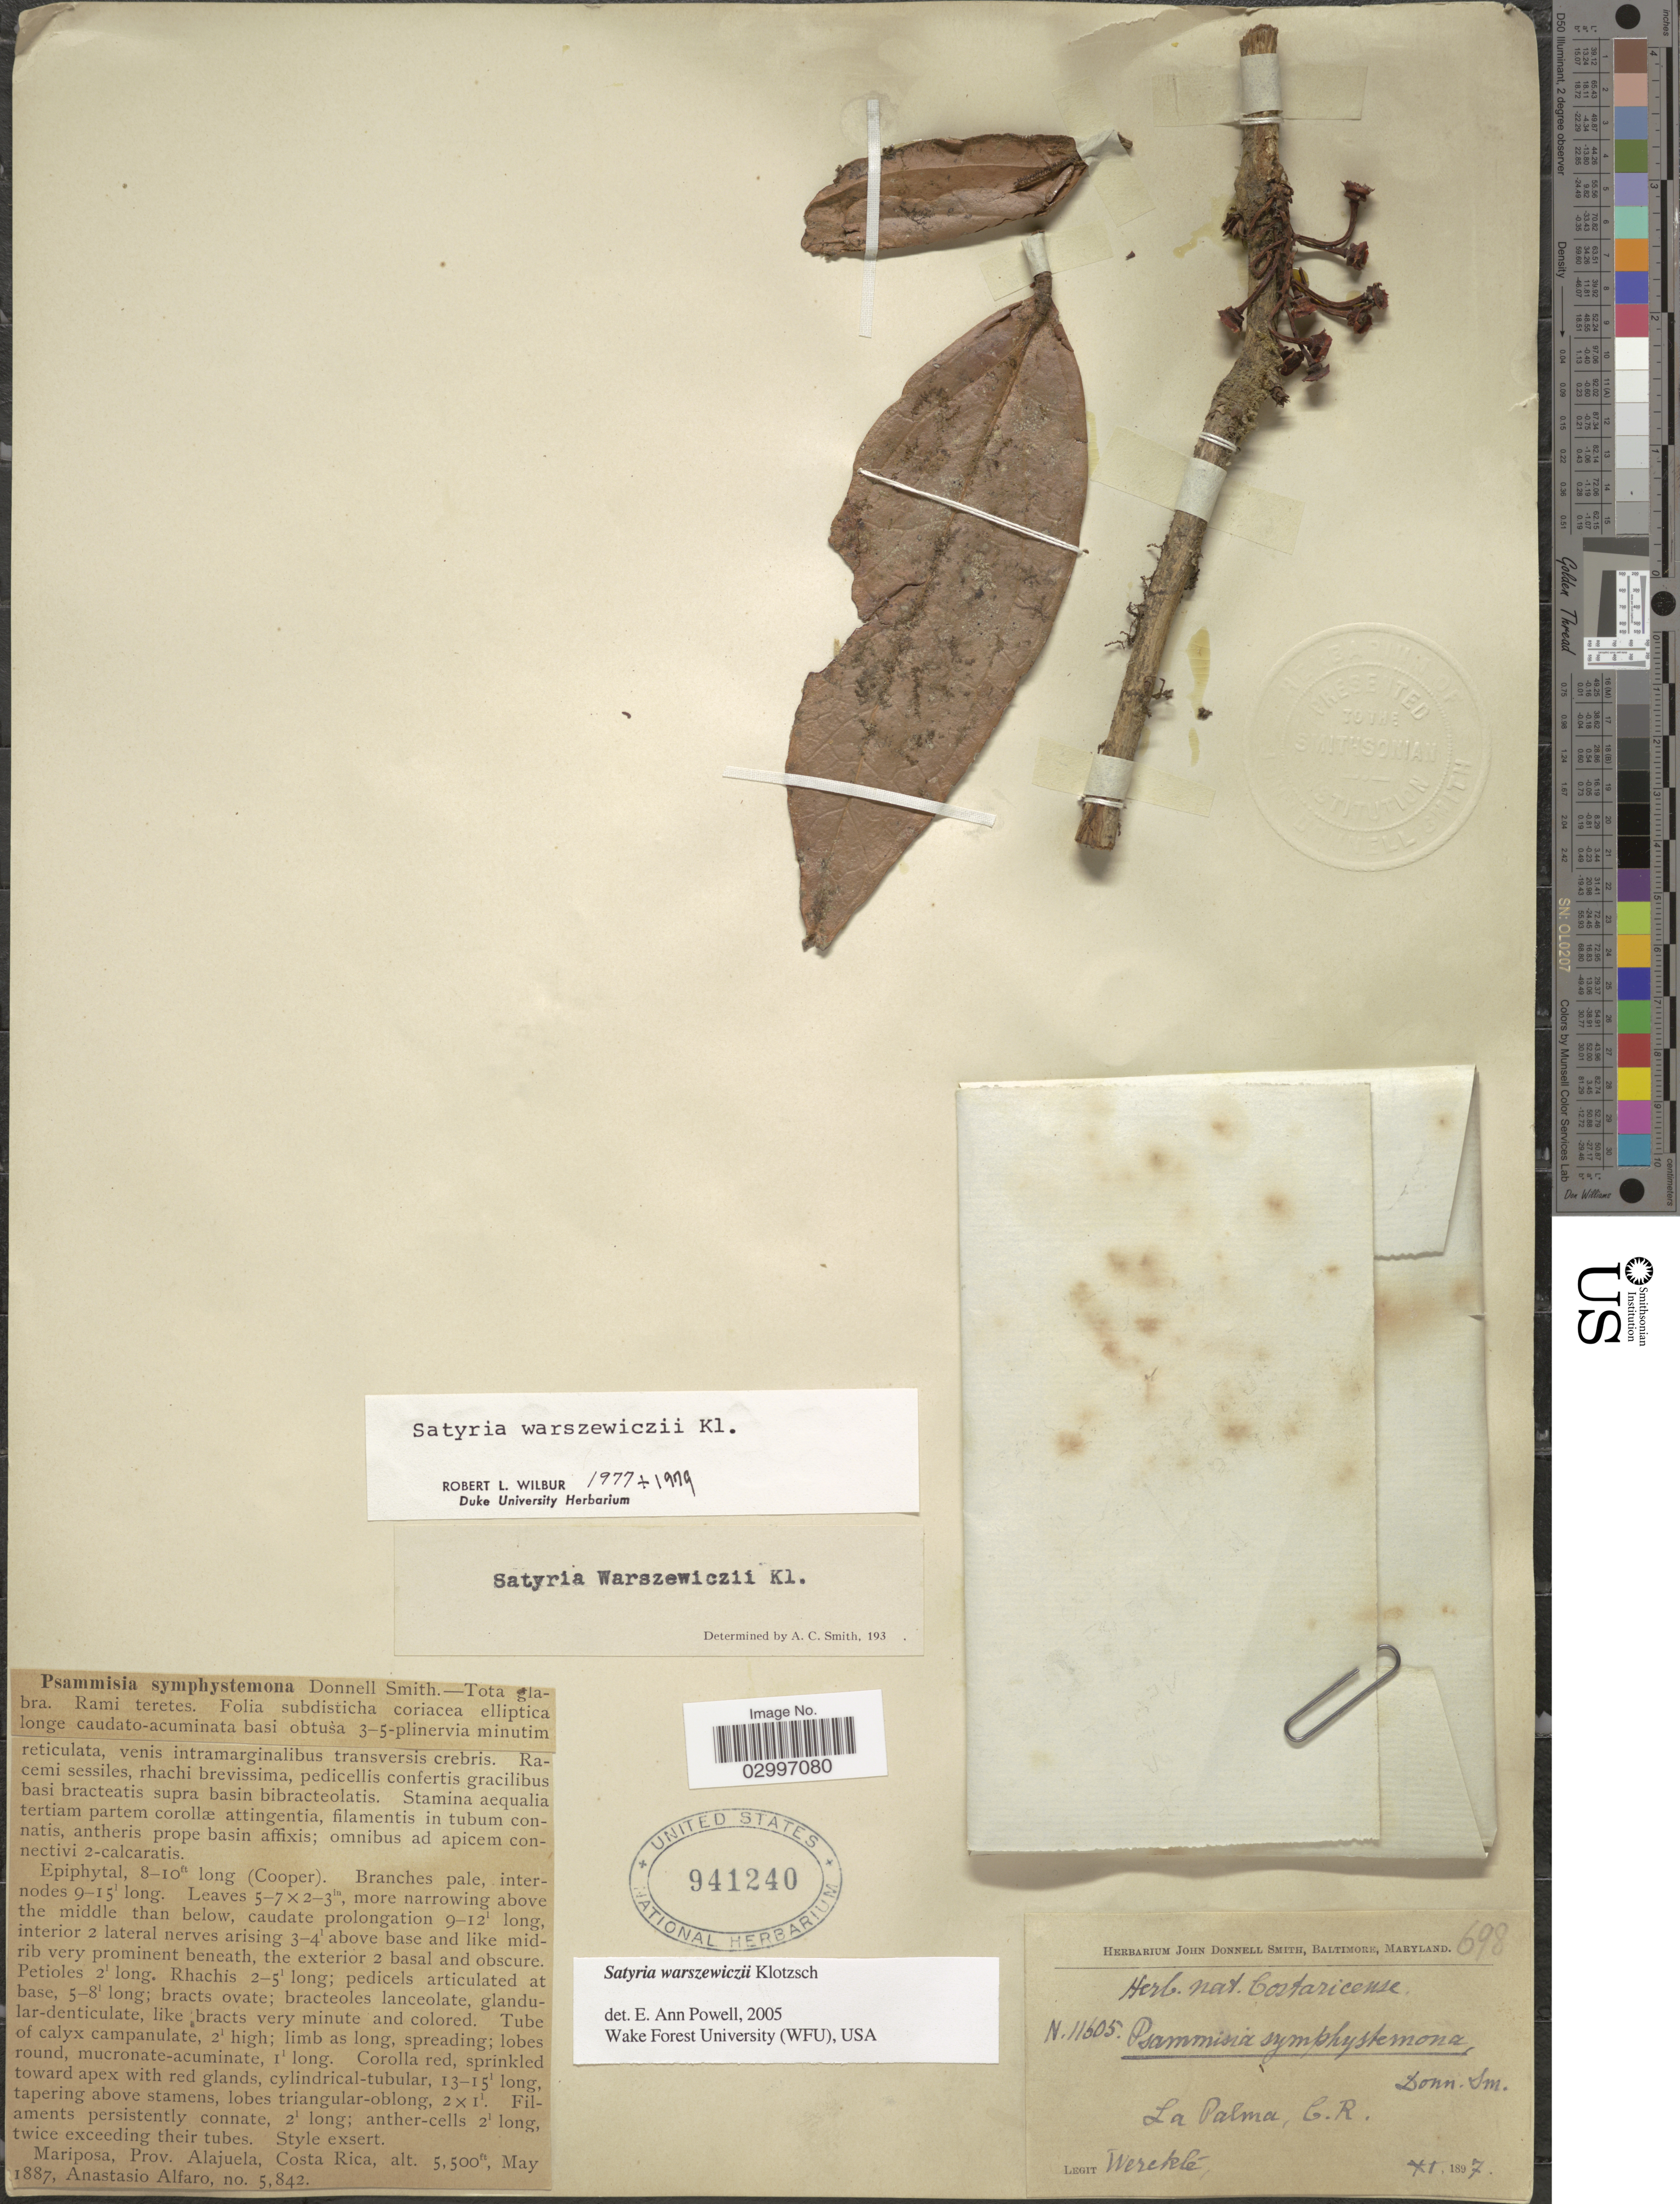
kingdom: Plantae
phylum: Tracheophyta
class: Magnoliopsida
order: Ericales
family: Ericaceae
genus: Satyria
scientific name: Satyria warszewiczii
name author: Klotzsch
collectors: A. Alfaro Gonzalez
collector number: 5842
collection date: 1887-05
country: Costa Rica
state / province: Alajuela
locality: Mariposa.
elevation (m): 1676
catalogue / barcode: US 941240-2